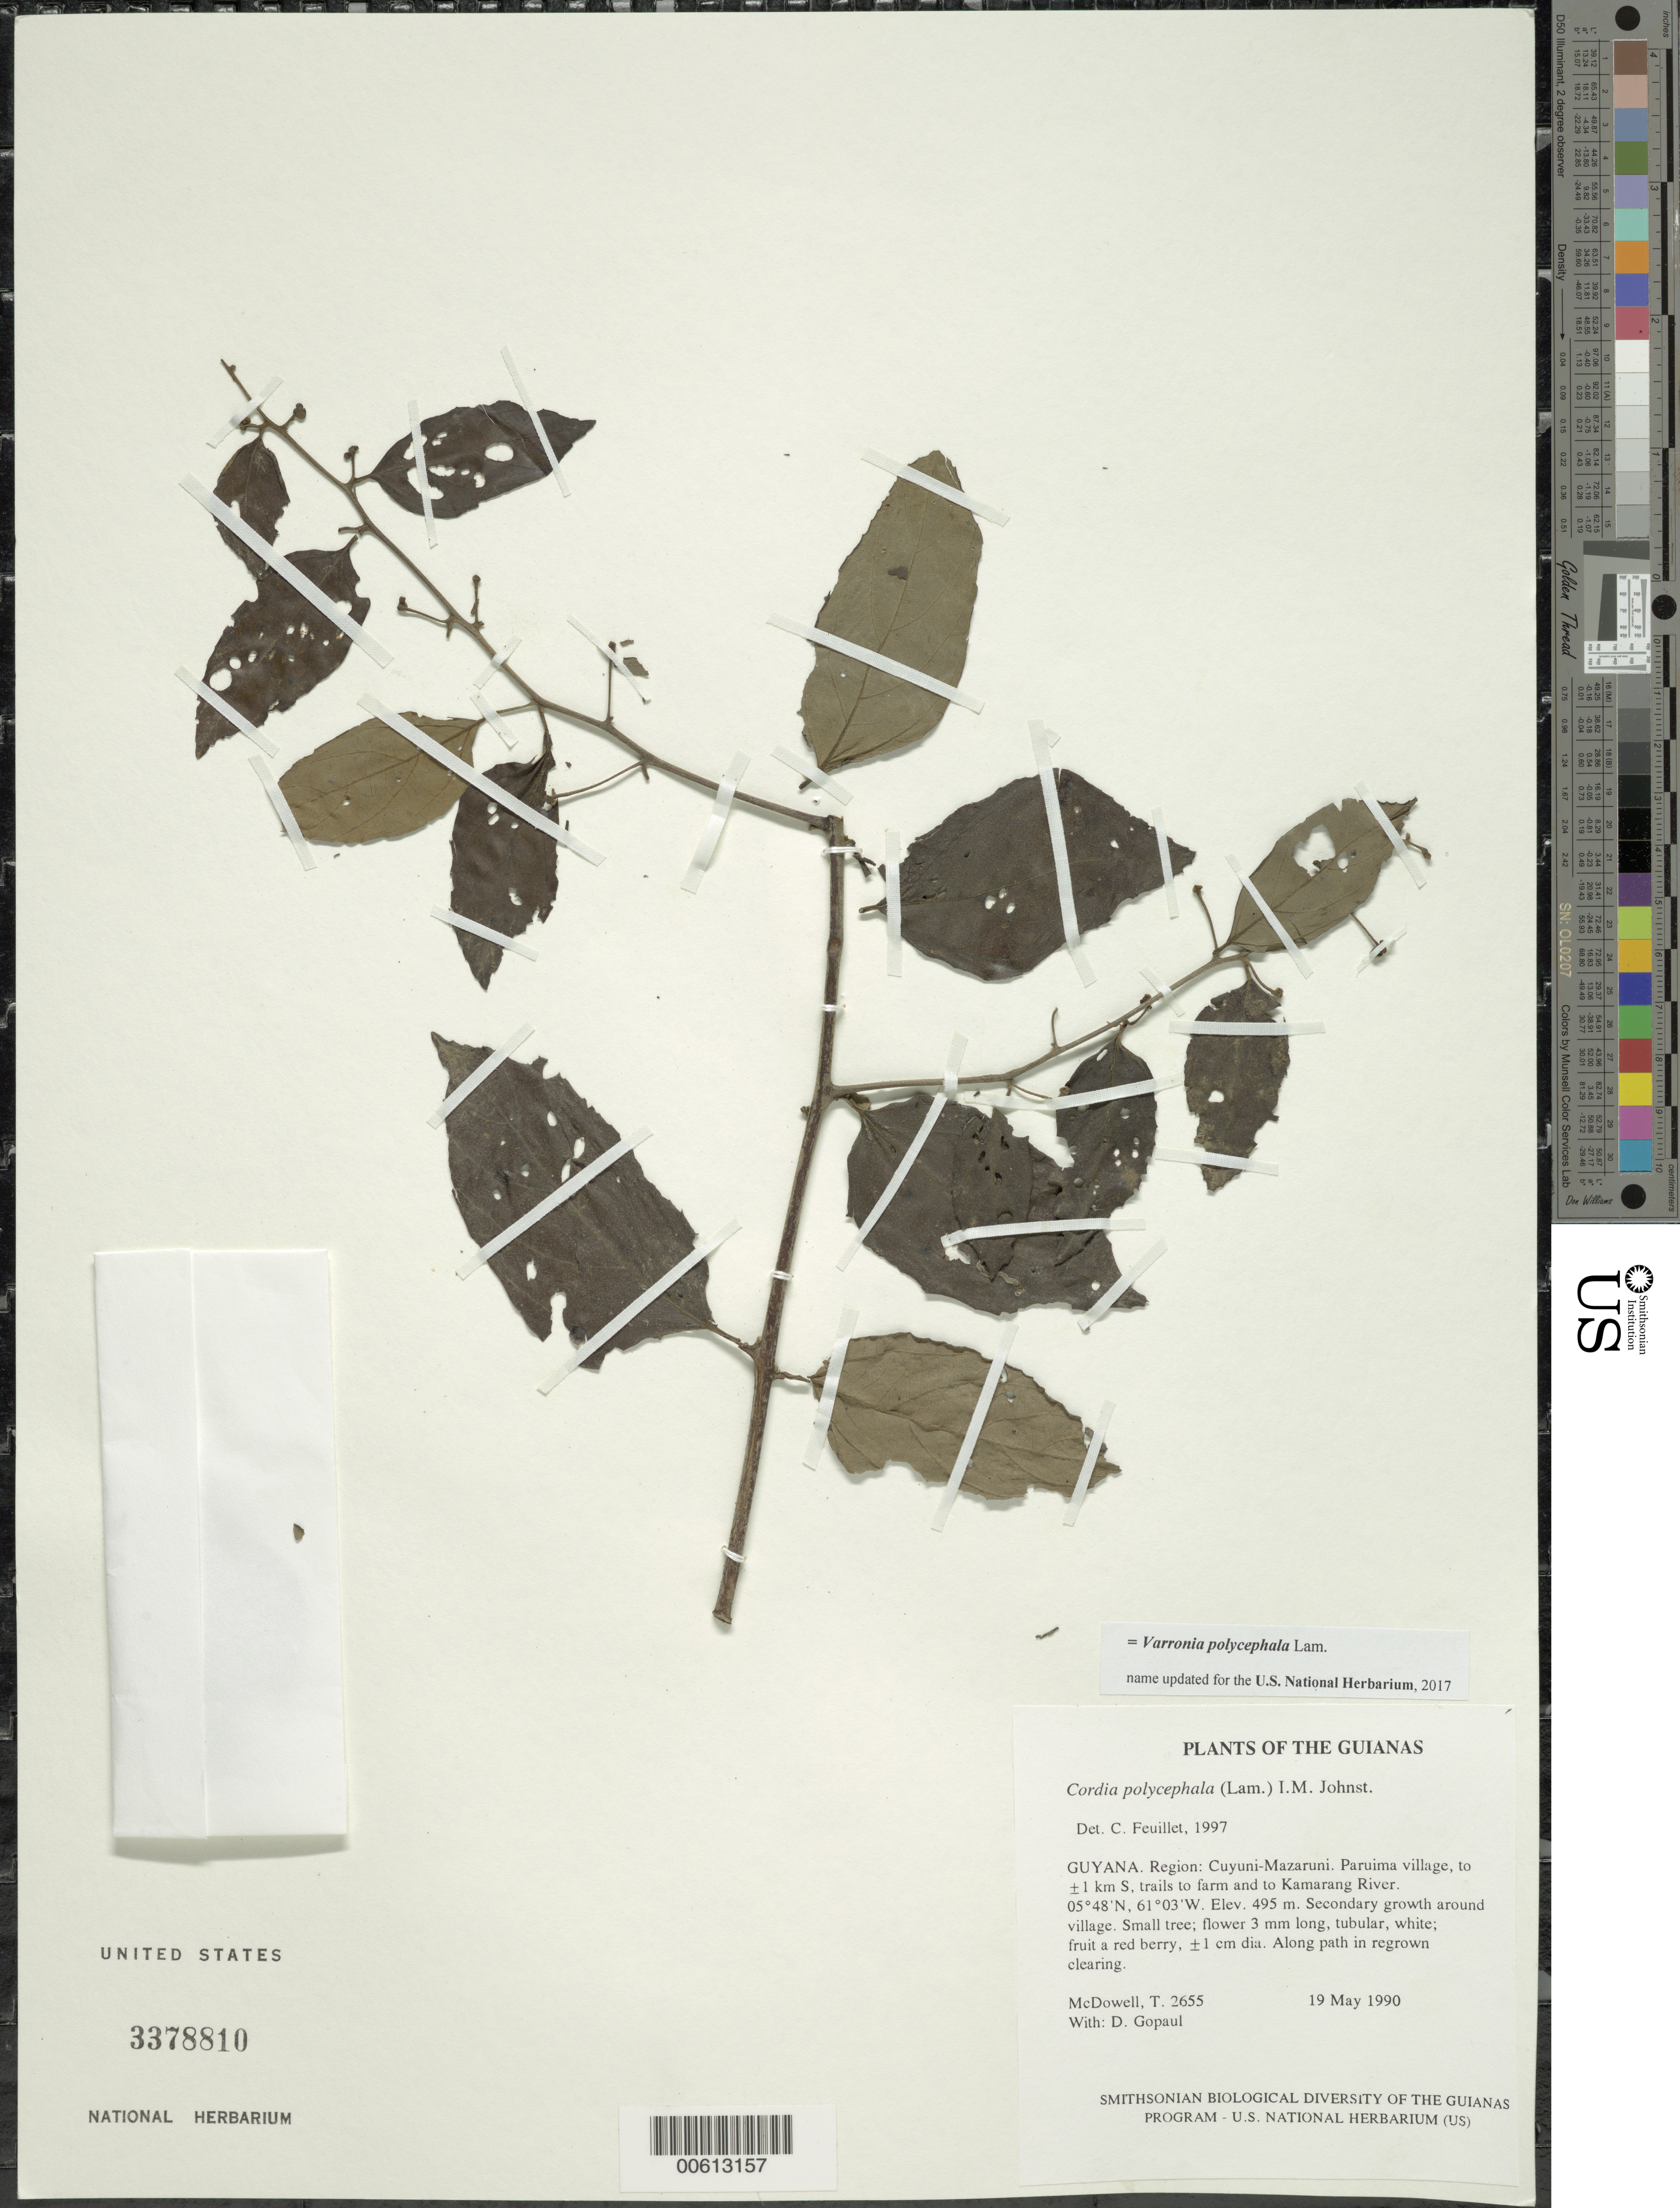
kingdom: Plantae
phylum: Tracheophyta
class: Magnoliopsida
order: Boraginales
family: Cordiaceae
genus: Varronia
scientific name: Varronia polycephala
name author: Lam.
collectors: T. McDowell & D. Gopaul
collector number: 2655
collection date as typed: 19 May 1990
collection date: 1990-05-19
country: Guyana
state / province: Cuyuni-Mazaruni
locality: Paruima village, to ±1 km S, trails to farm and to Kamarang River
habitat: Secondary growth around village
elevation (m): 495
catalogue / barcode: US 3378810